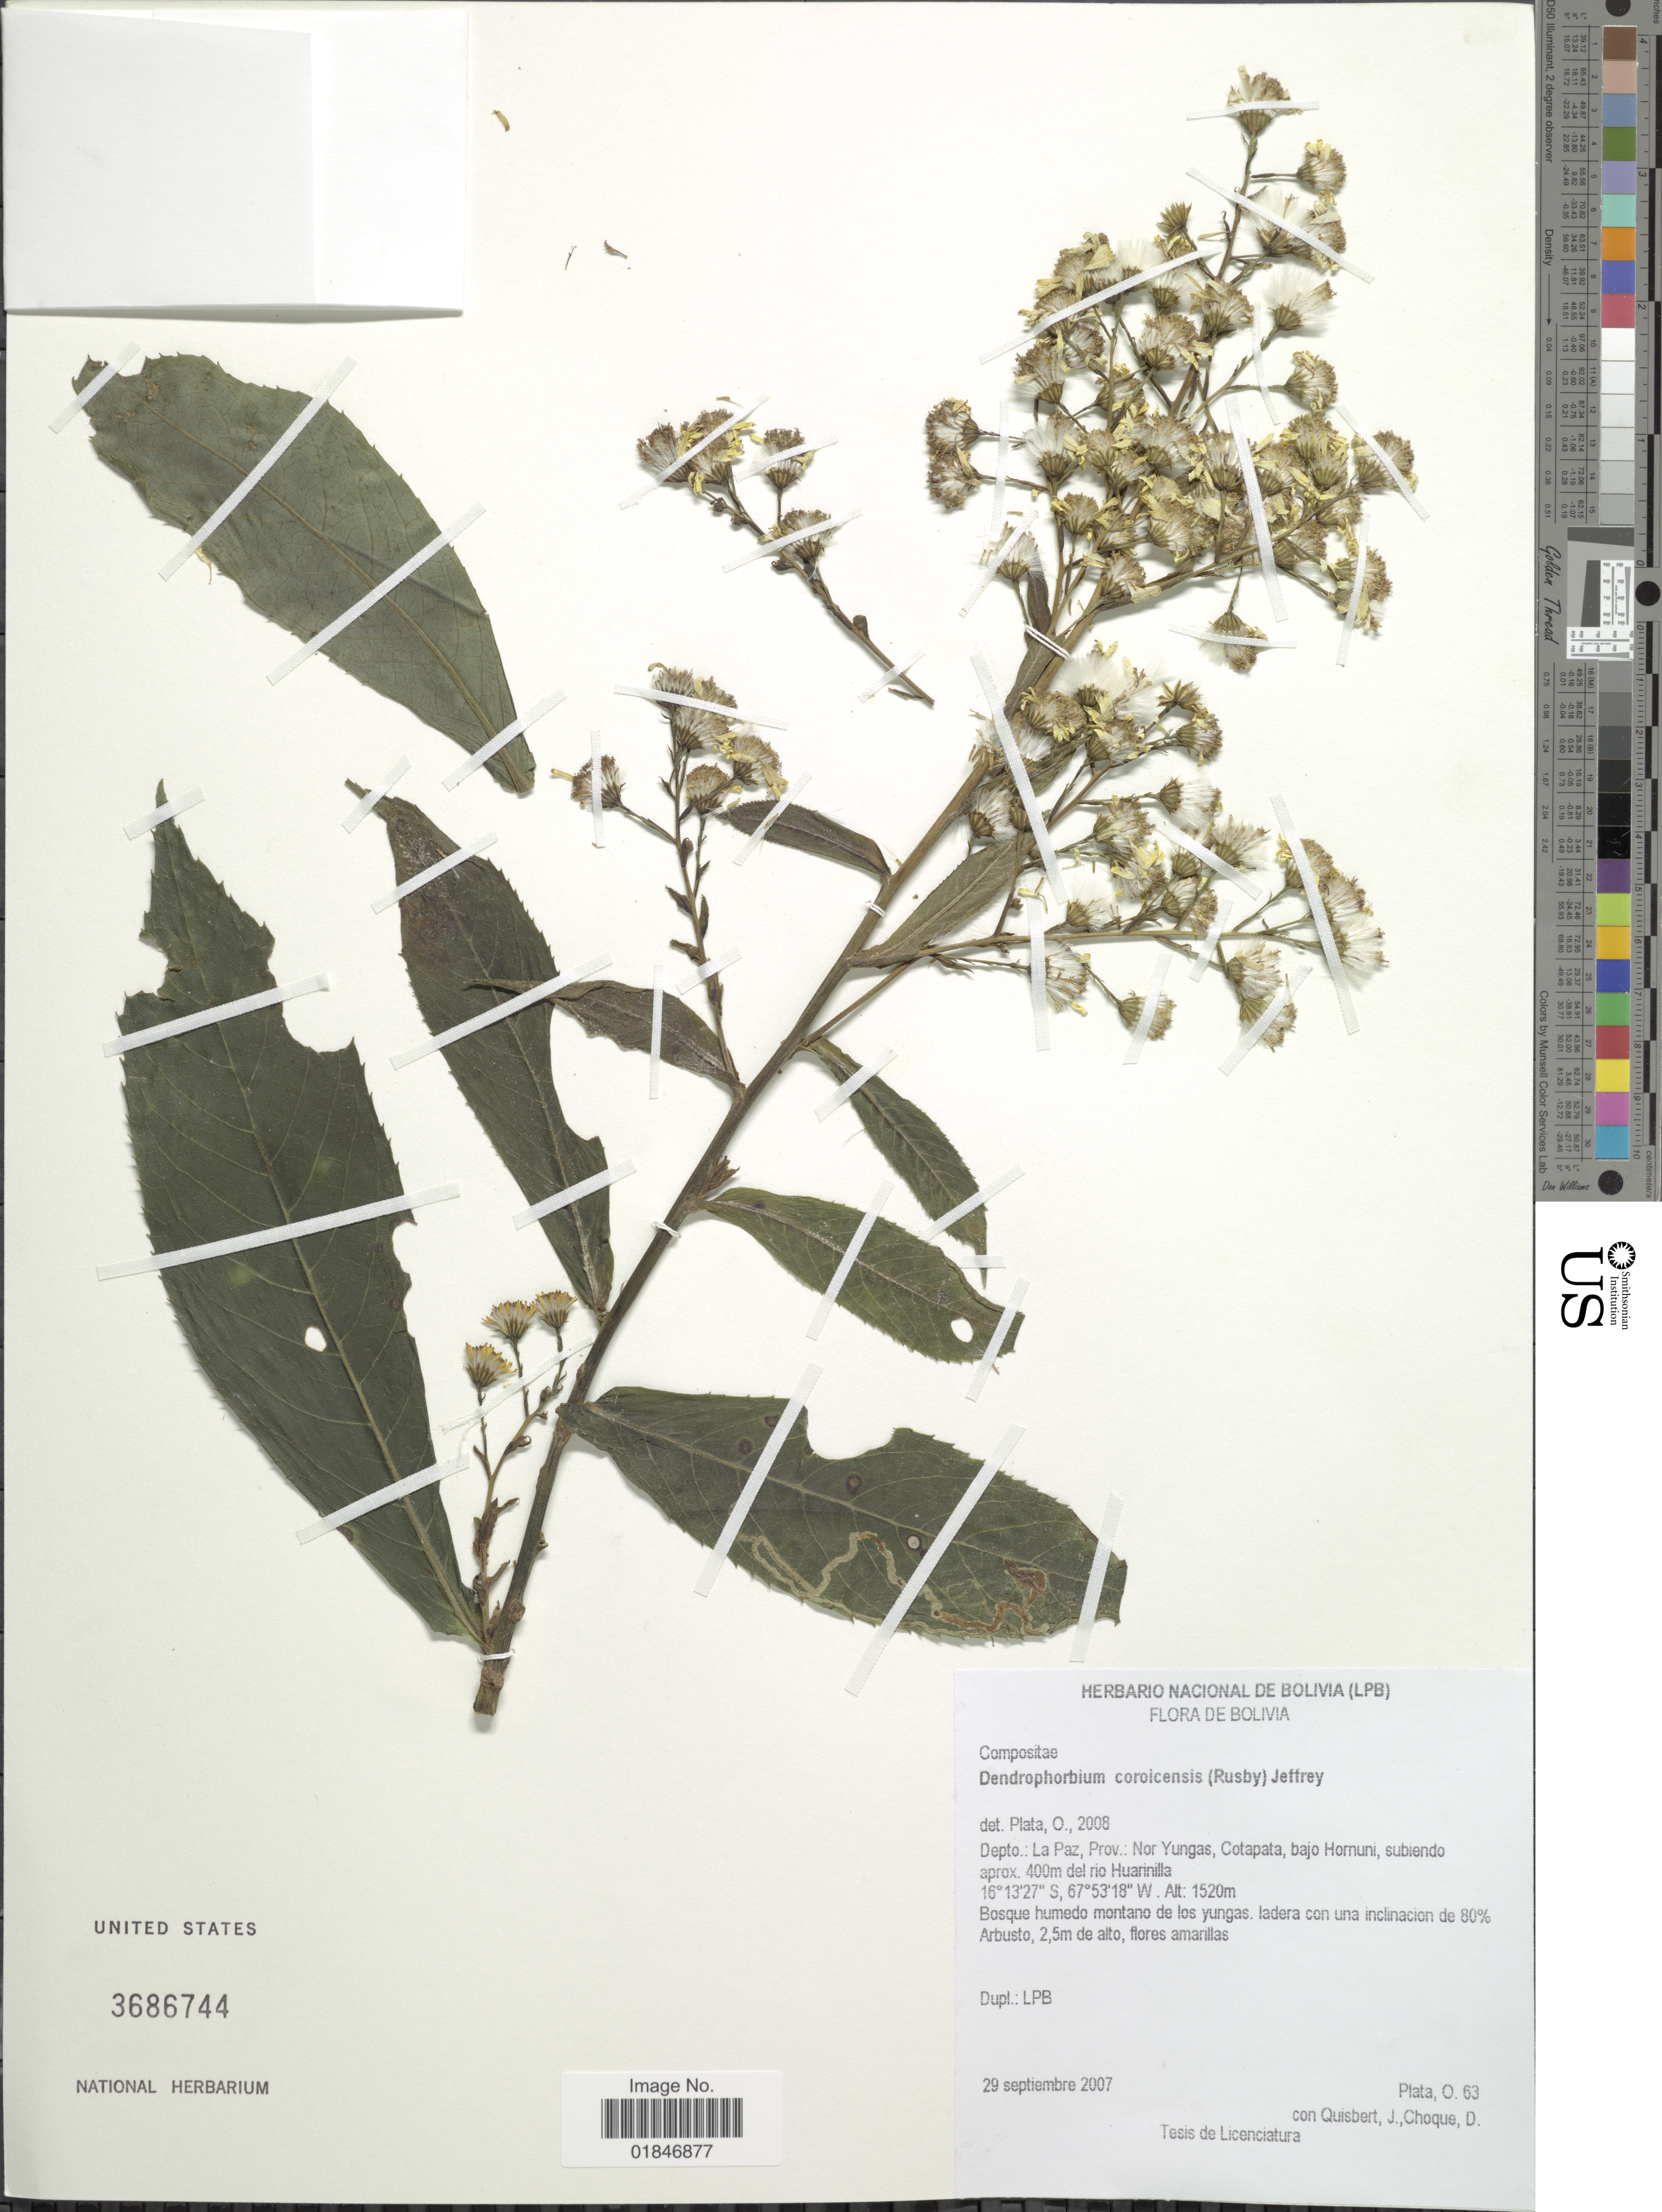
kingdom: Plantae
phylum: Tracheophyta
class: Magnoliopsida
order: Asterales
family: Asteraceae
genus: Dendrophorbium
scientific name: Dendrophorbium coroicense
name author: (Rusby) C. Jeffrey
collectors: O. Plata, J. Quisbert & D. Choque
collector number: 63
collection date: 2007-09-29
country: Bolivia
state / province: La Paz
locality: Prov. Nor Yungas, Cotapata, bajo Hornuni, subiendo approx. del rio Huarinilla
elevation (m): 1520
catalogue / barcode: US 3686744